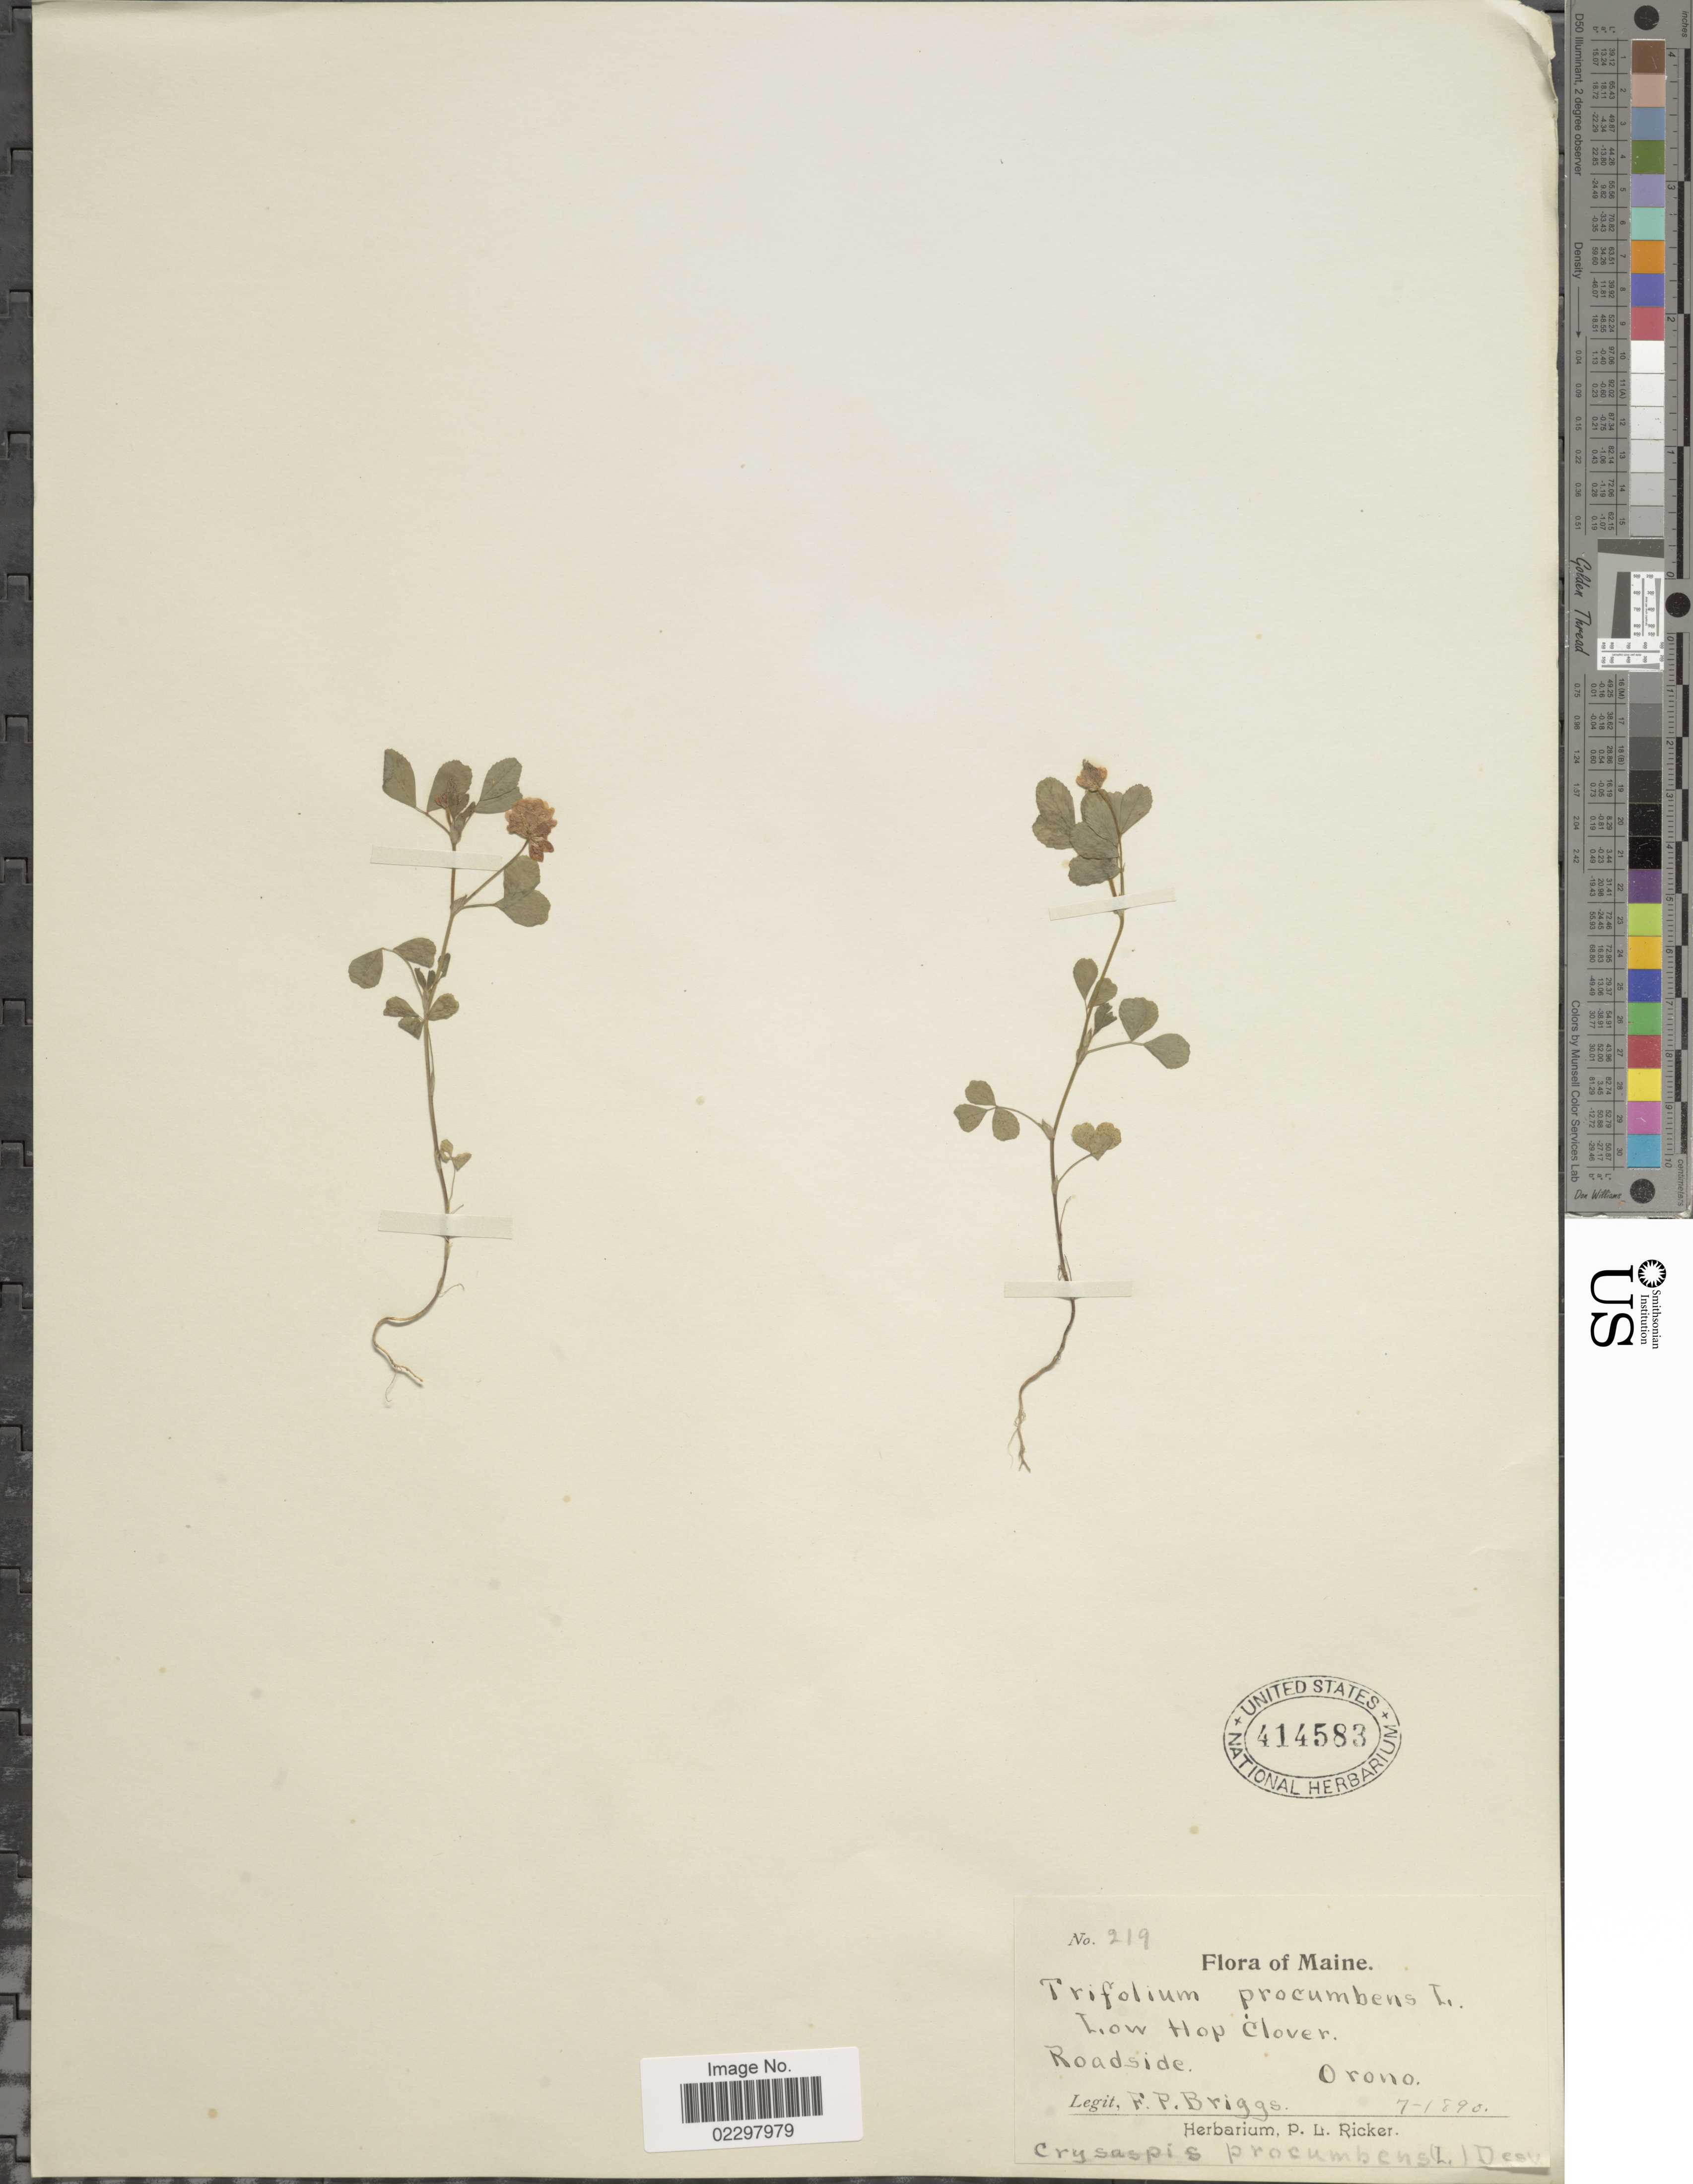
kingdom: Plantae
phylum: Tracheophyta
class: Magnoliopsida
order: Fabales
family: Fabaceae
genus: Trifolium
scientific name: Trifolium procumbens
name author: L.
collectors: F. Briggs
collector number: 219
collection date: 1890-07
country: United States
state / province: Maine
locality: Roadside, Low Hop Clover, Orono.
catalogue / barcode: US 414583